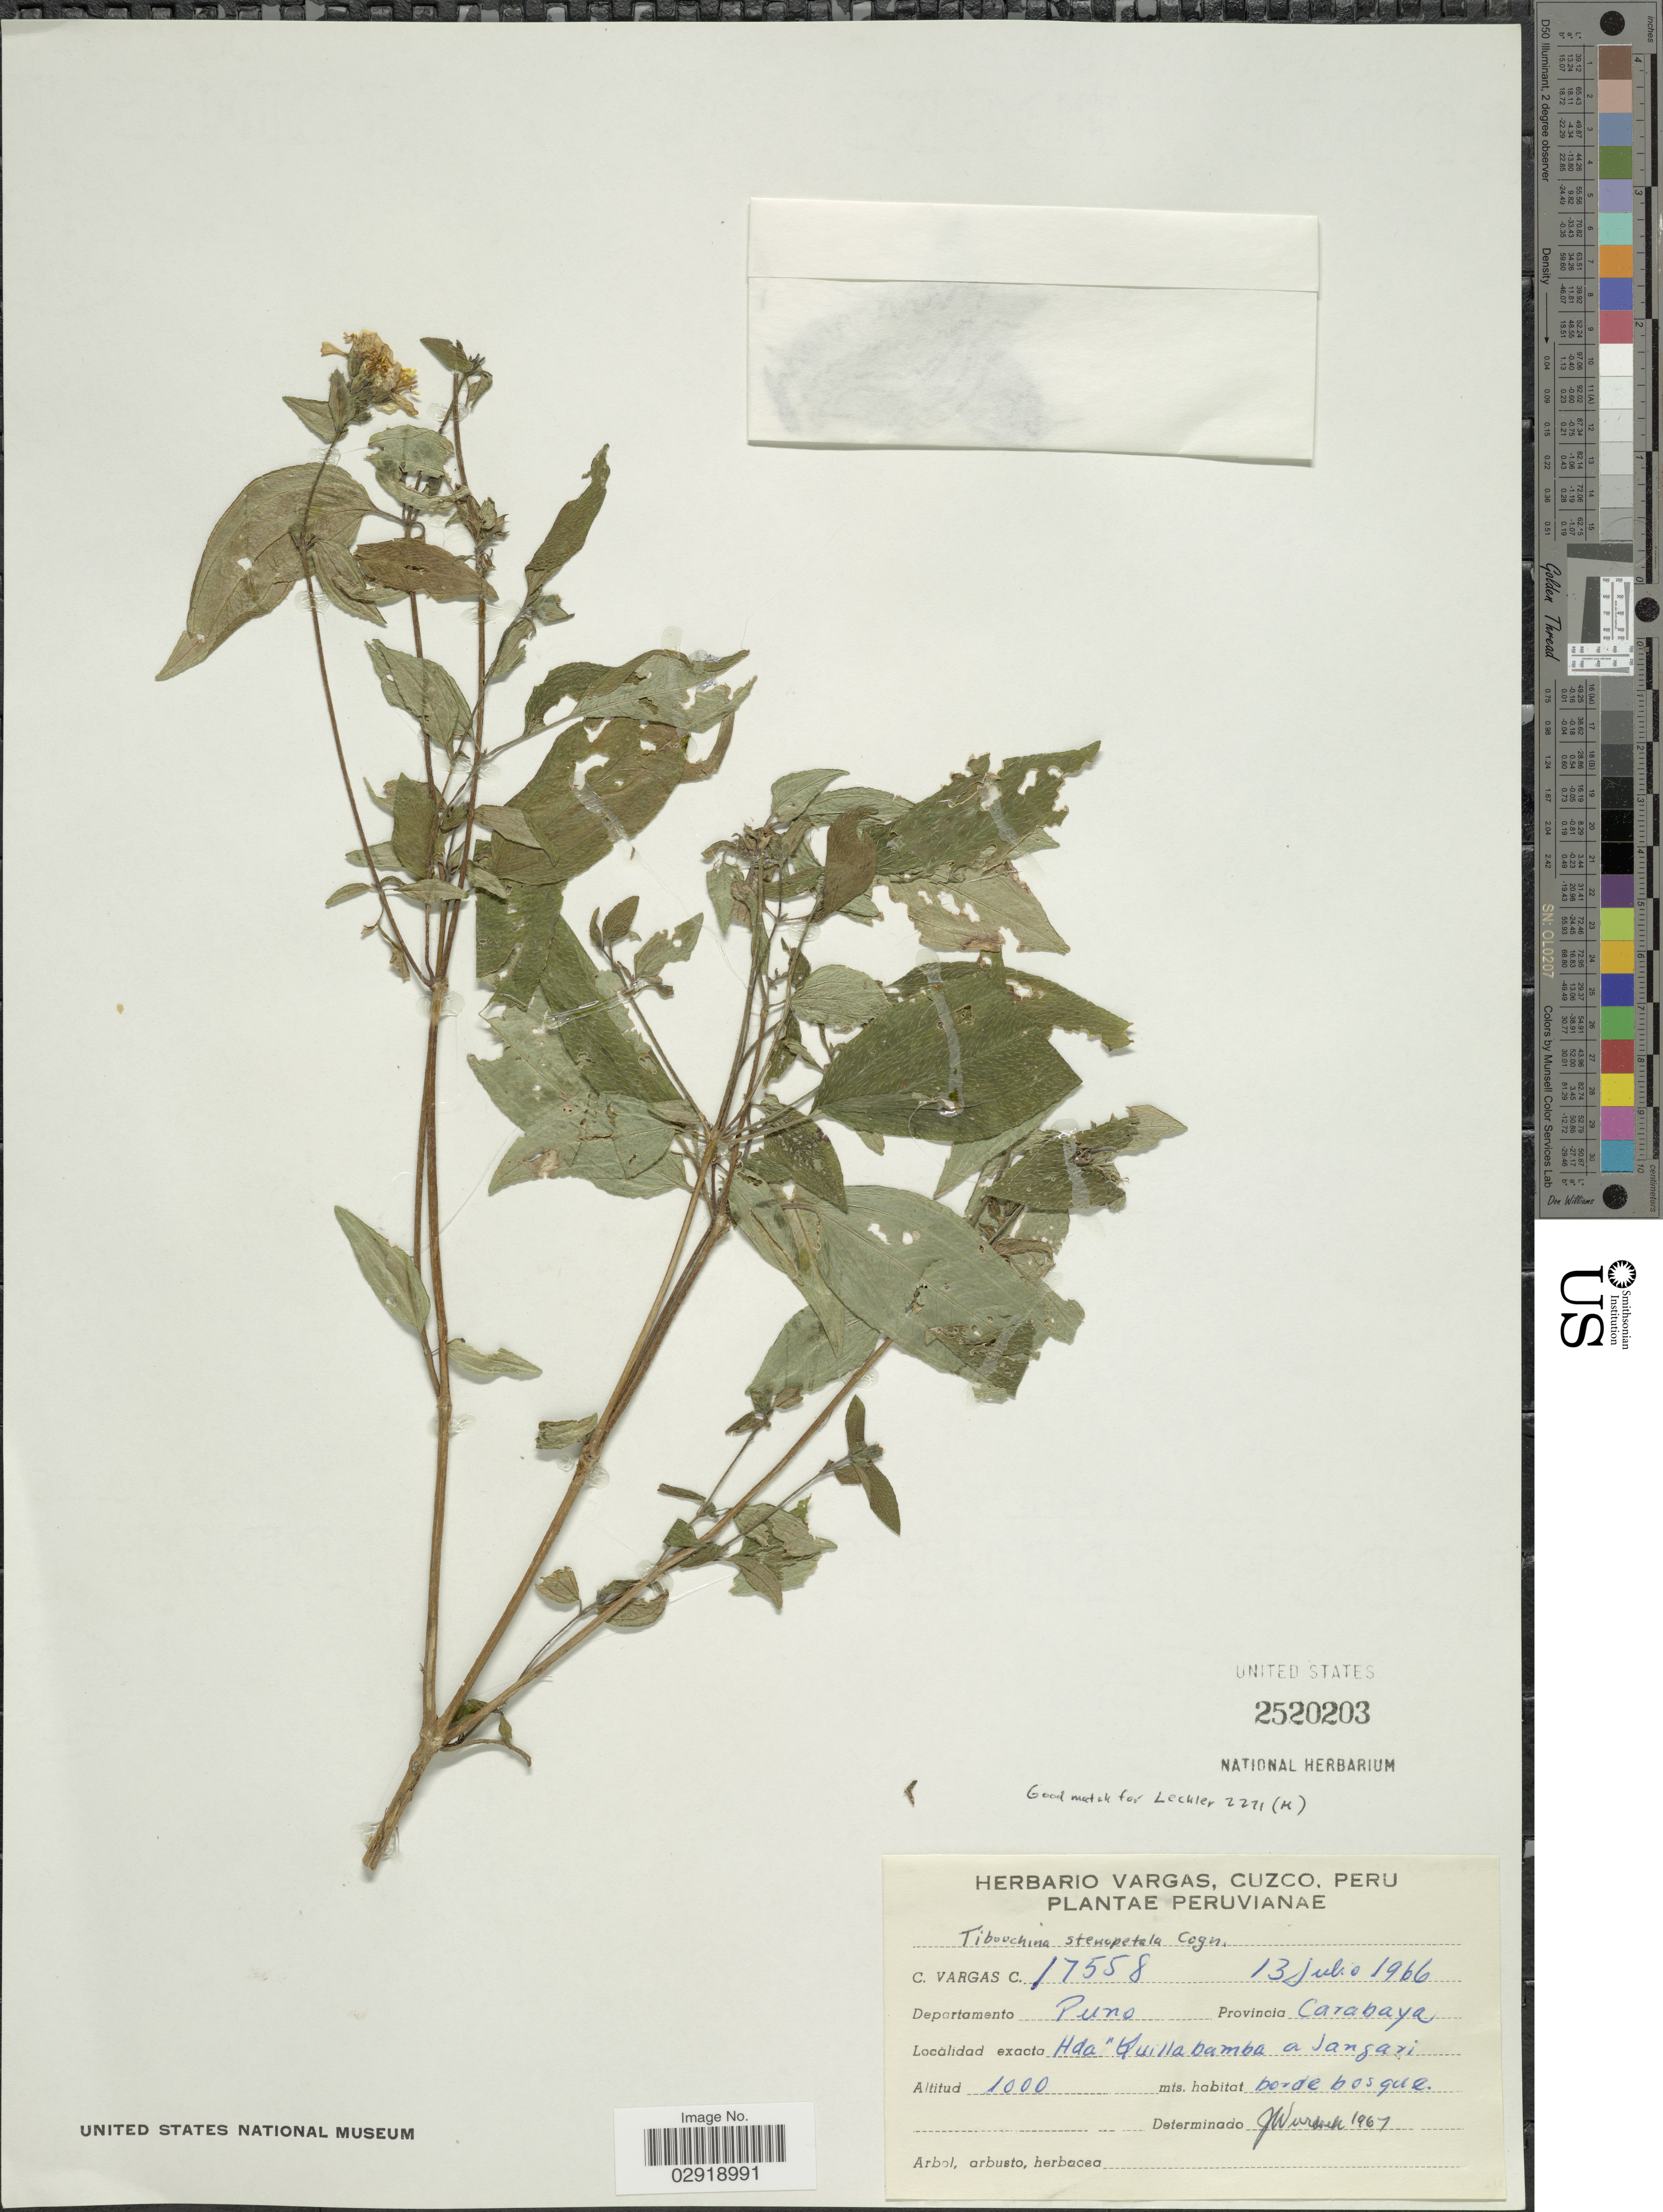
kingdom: Plantae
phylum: Tracheophyta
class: Magnoliopsida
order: Myrtales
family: Melastomataceae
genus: Chaetogastra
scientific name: Chaetogastra stenopetala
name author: (Cogn.) P.J.F. Guim. & Michelang.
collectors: C. Vargas Calderón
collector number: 17558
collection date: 1966-07-13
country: Peru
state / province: Puno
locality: Hda. "Quillabamba" a Sangari, Provincia Carabaya, Departamento Puno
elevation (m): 1000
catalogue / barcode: US 2520203